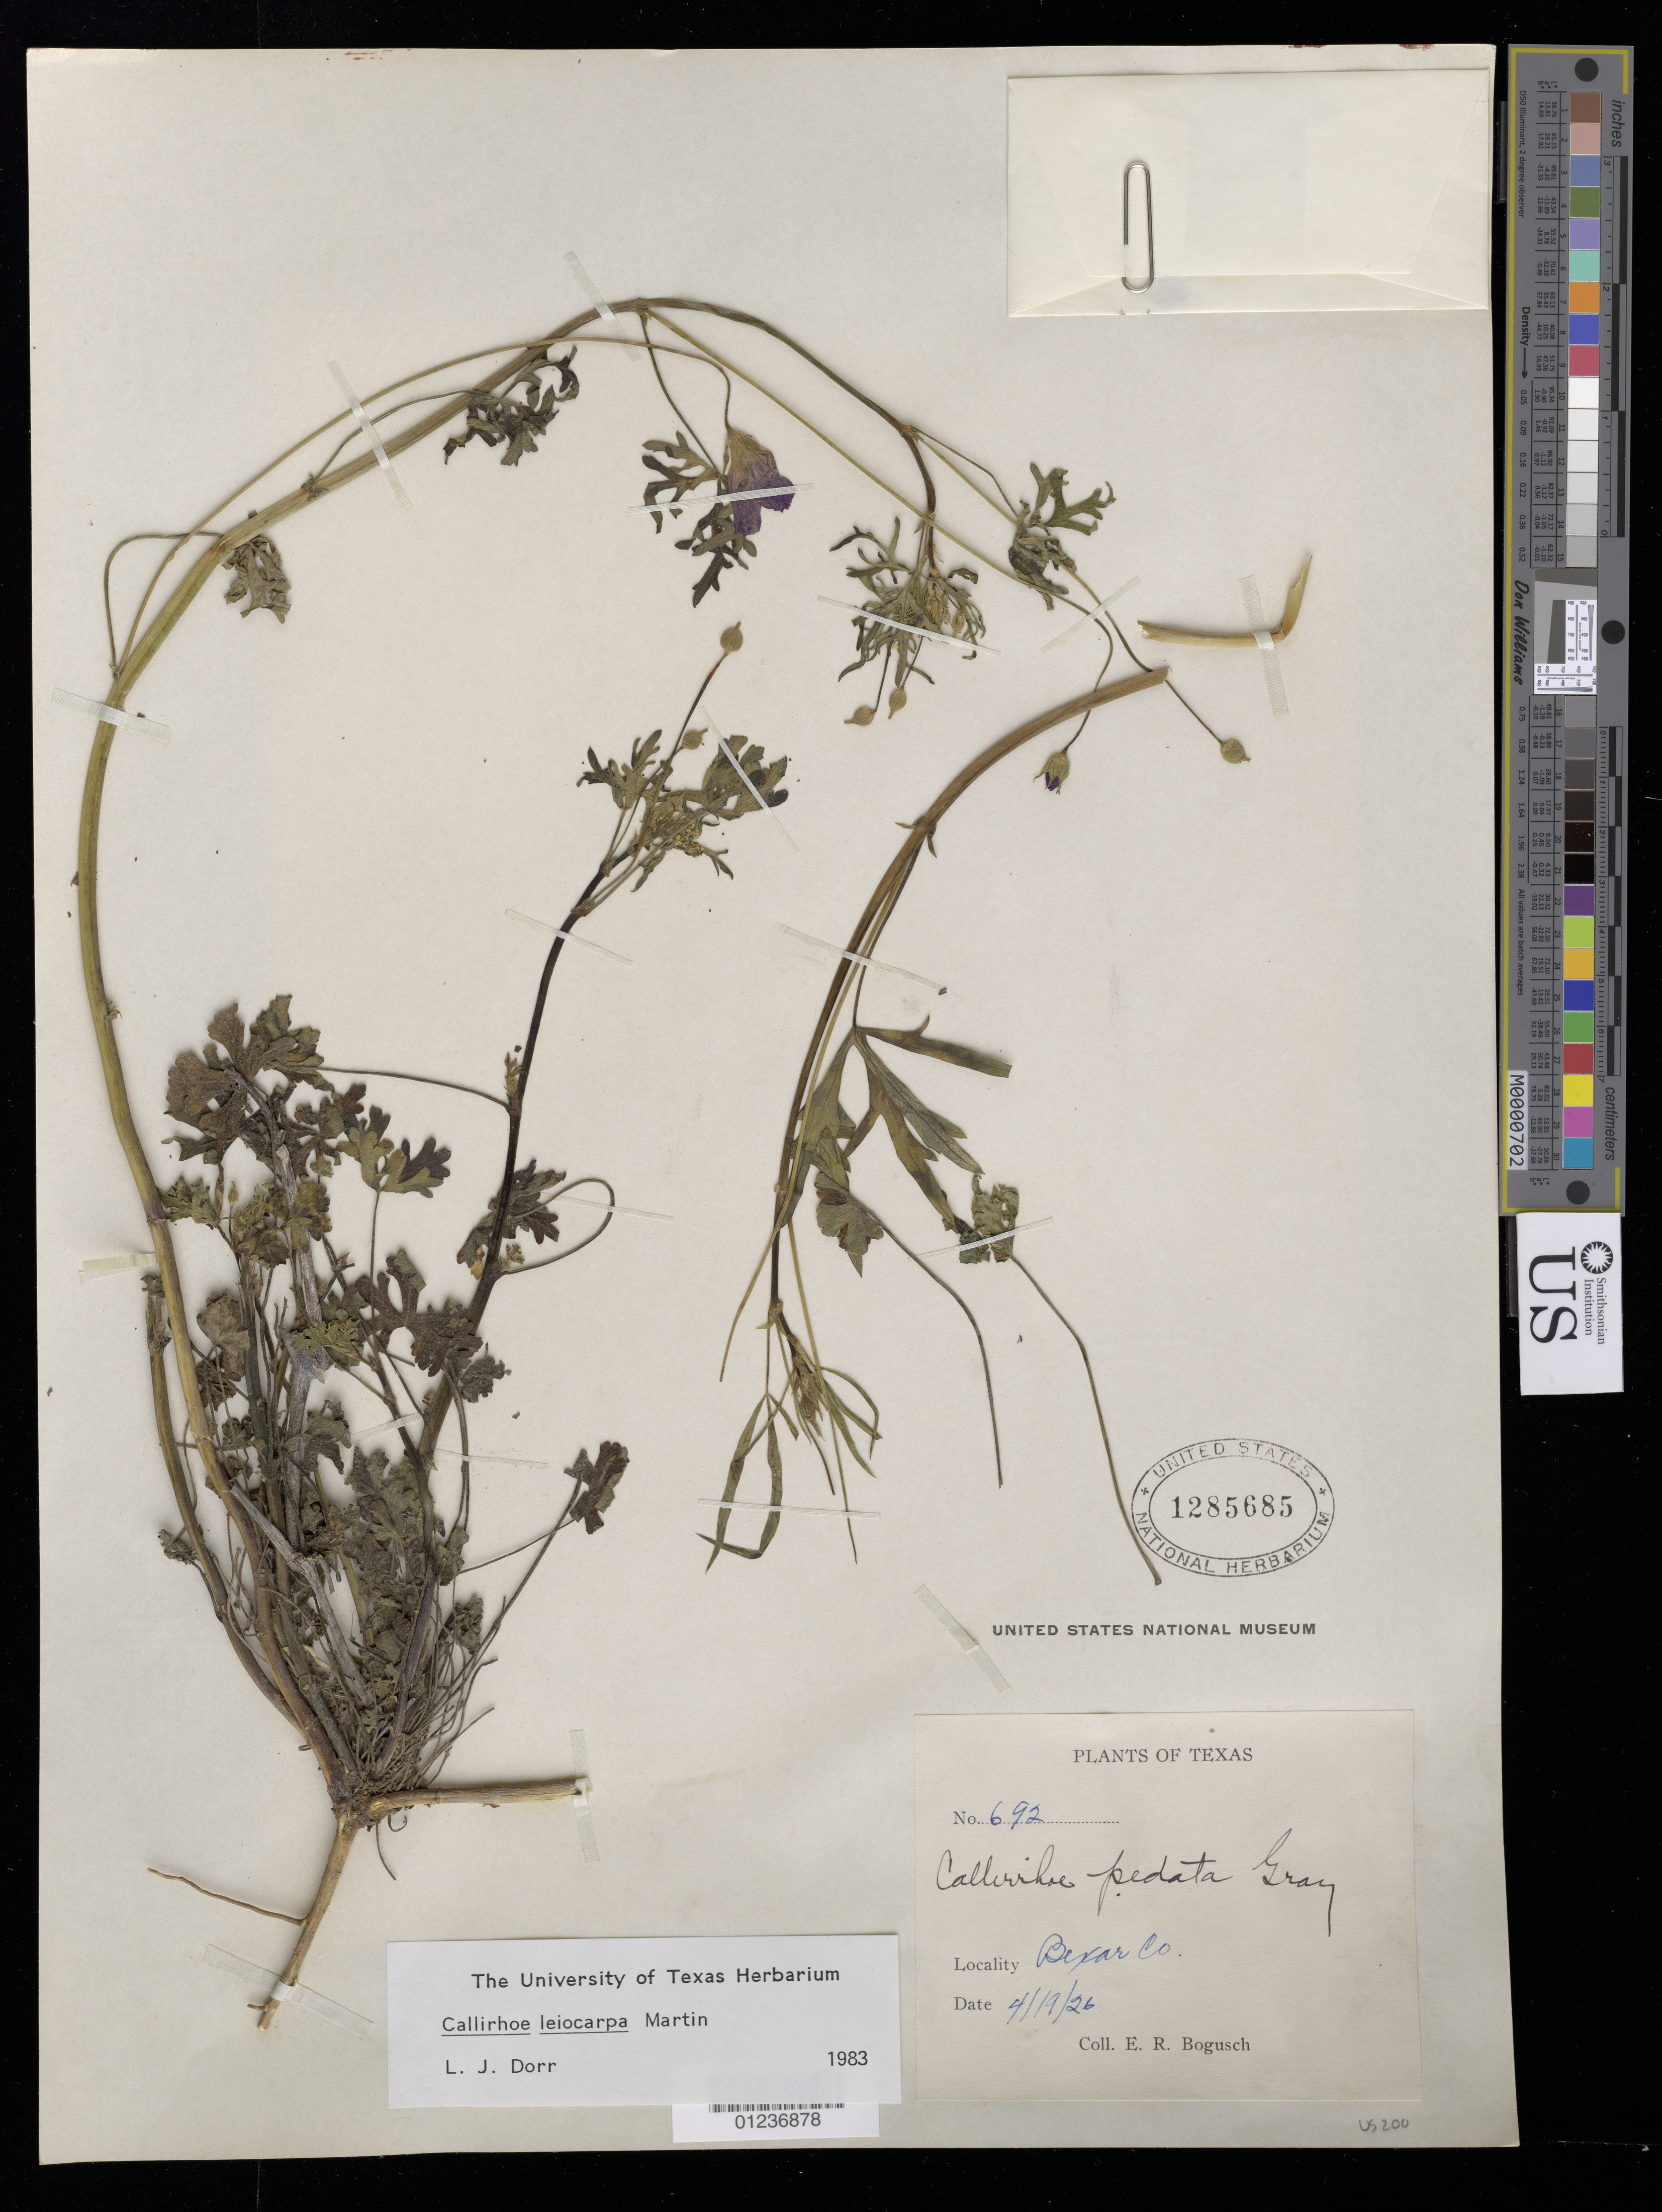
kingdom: Plantae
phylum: Tracheophyta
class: Magnoliopsida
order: Malvales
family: Malvaceae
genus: Callirhoe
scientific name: Callirhoe leiocarpa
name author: R.F. Martin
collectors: E. Bogusch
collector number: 692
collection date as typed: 19 Apr 1926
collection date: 1926-04-19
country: United States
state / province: Texas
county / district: Bexar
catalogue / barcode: US 1285685